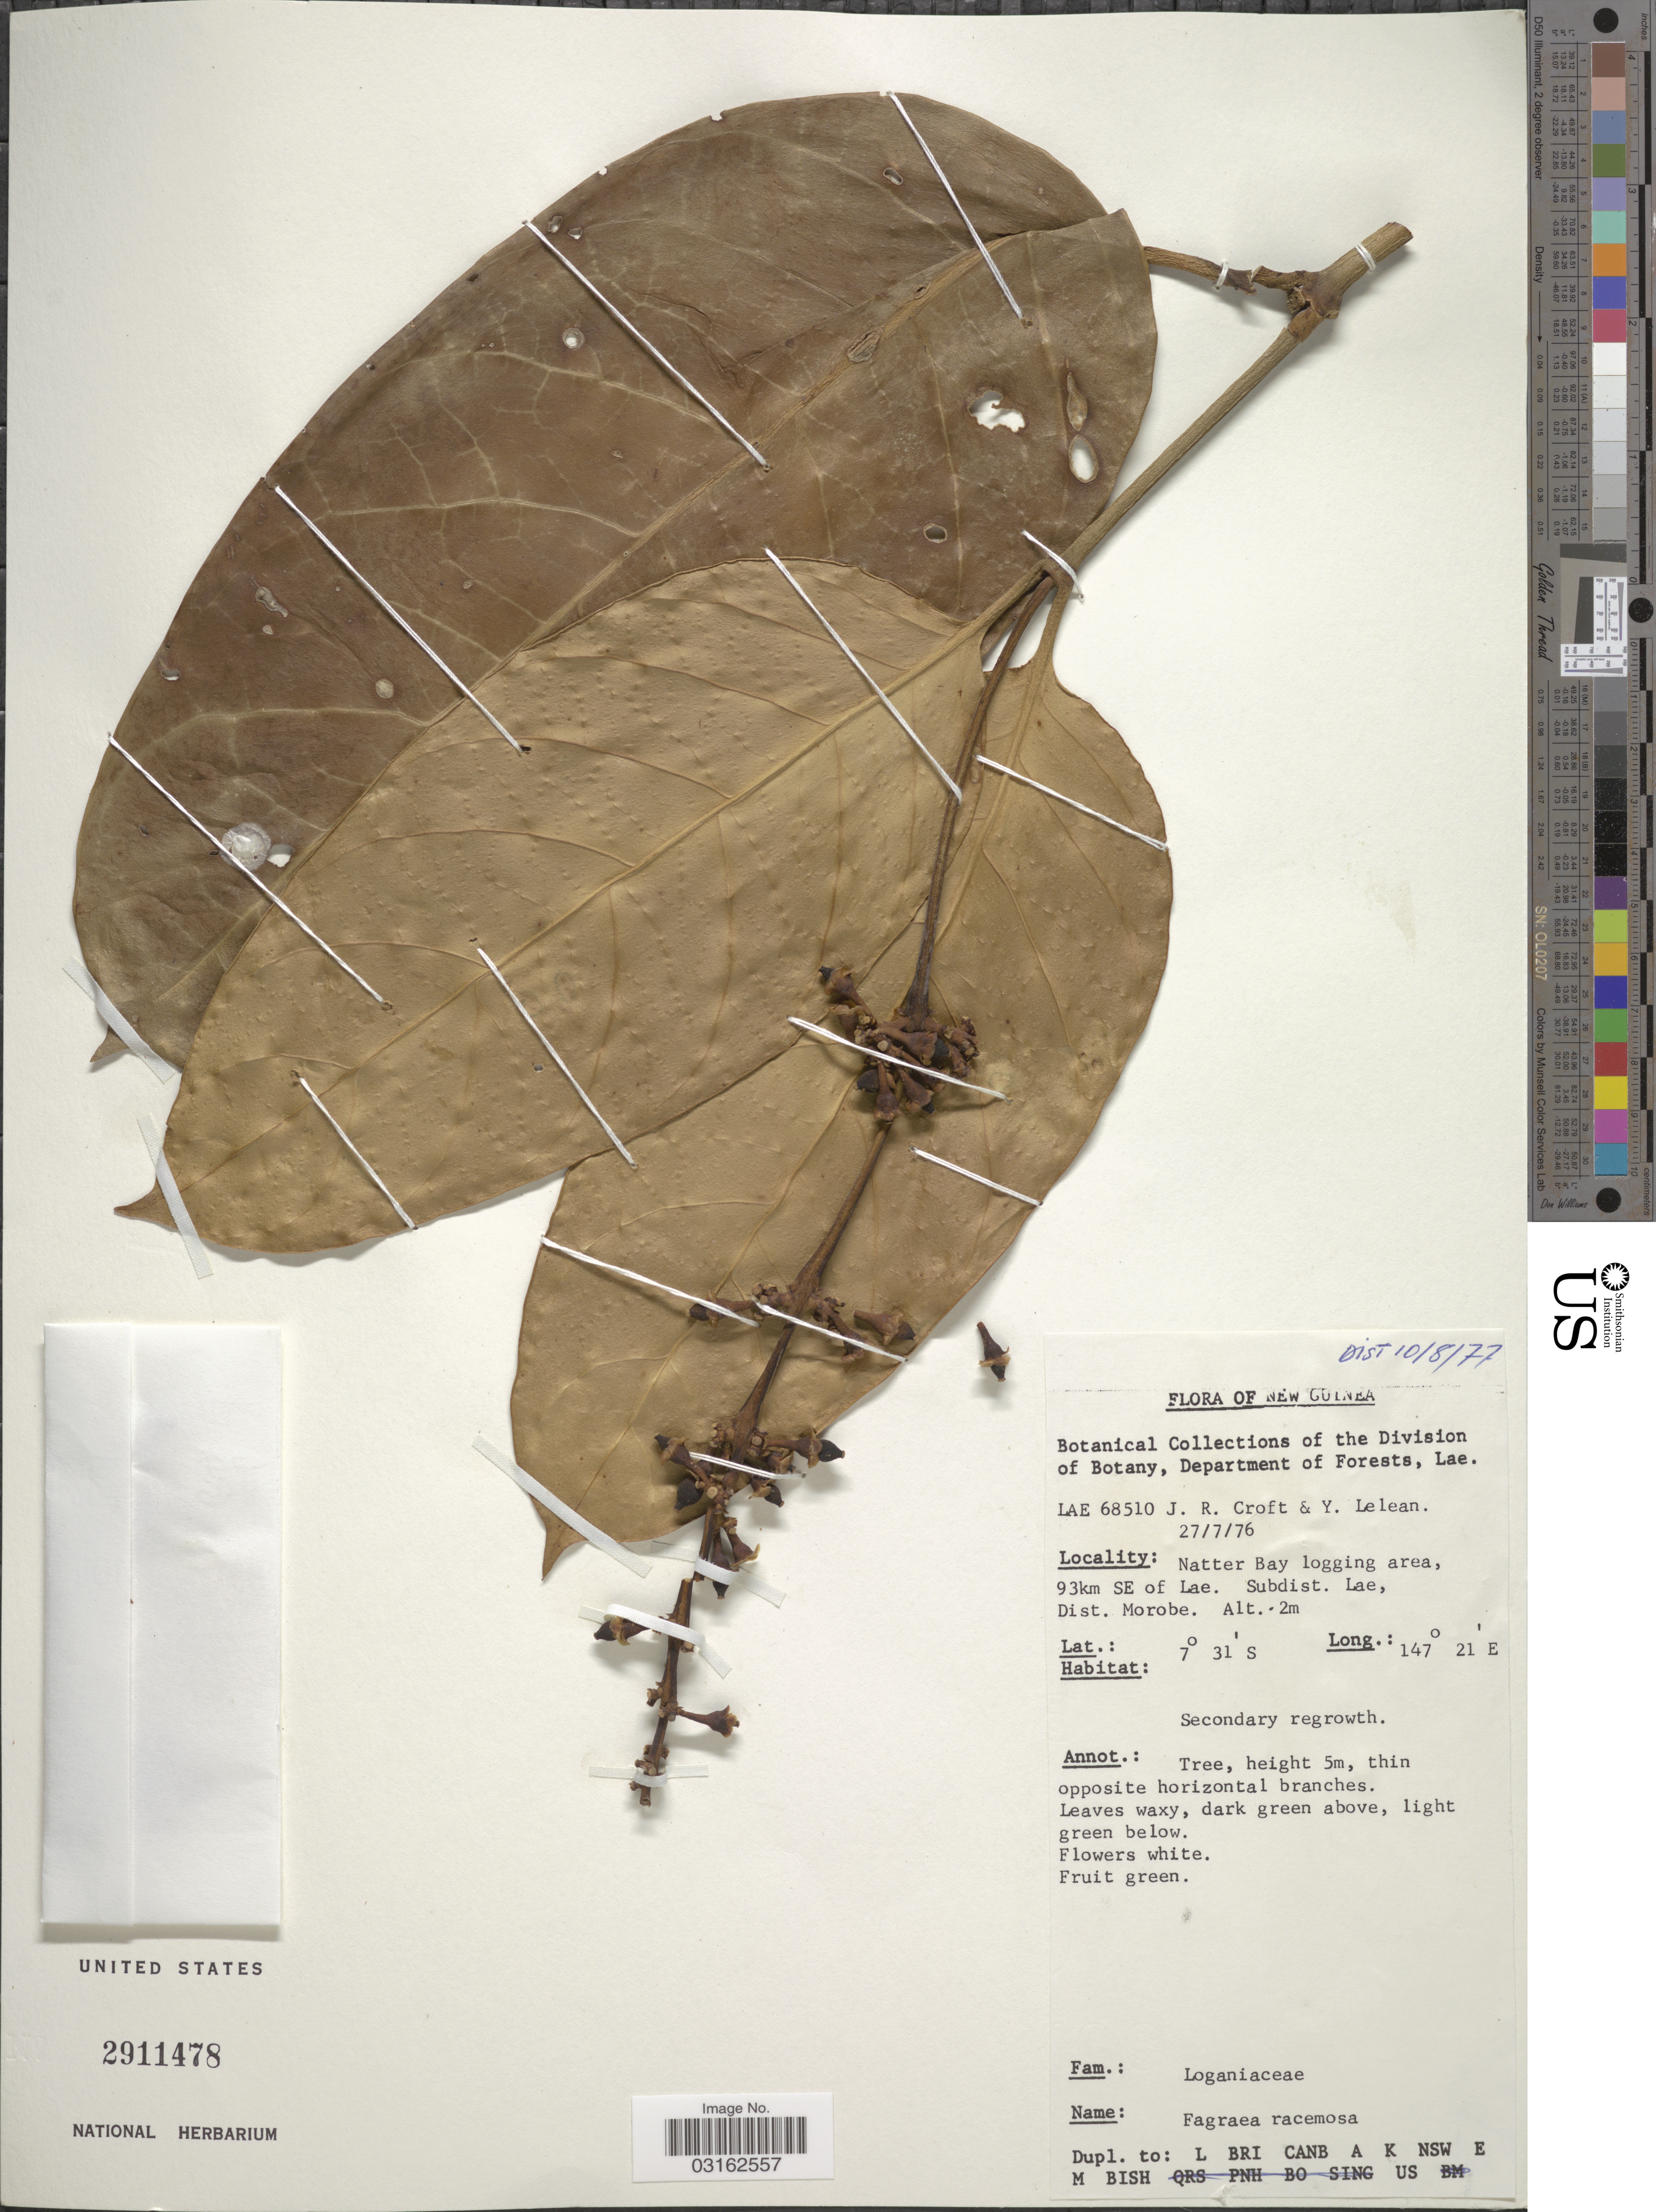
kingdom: Plantae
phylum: Tracheophyta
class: Magnoliopsida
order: Gentianales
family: Gentianaceae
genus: Fagraea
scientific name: Fagraea racemosa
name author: Jack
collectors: J. R. Croft & Y. Lelean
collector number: LAE68510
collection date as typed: Transcribed d/m/y: 27/7/76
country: Papua New Guinea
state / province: Morobe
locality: New Guinea. Natter Bay logging area, 93 km SE of Lae. Subdist. Lae, Dist. Morobe.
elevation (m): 2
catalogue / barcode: US 2911478